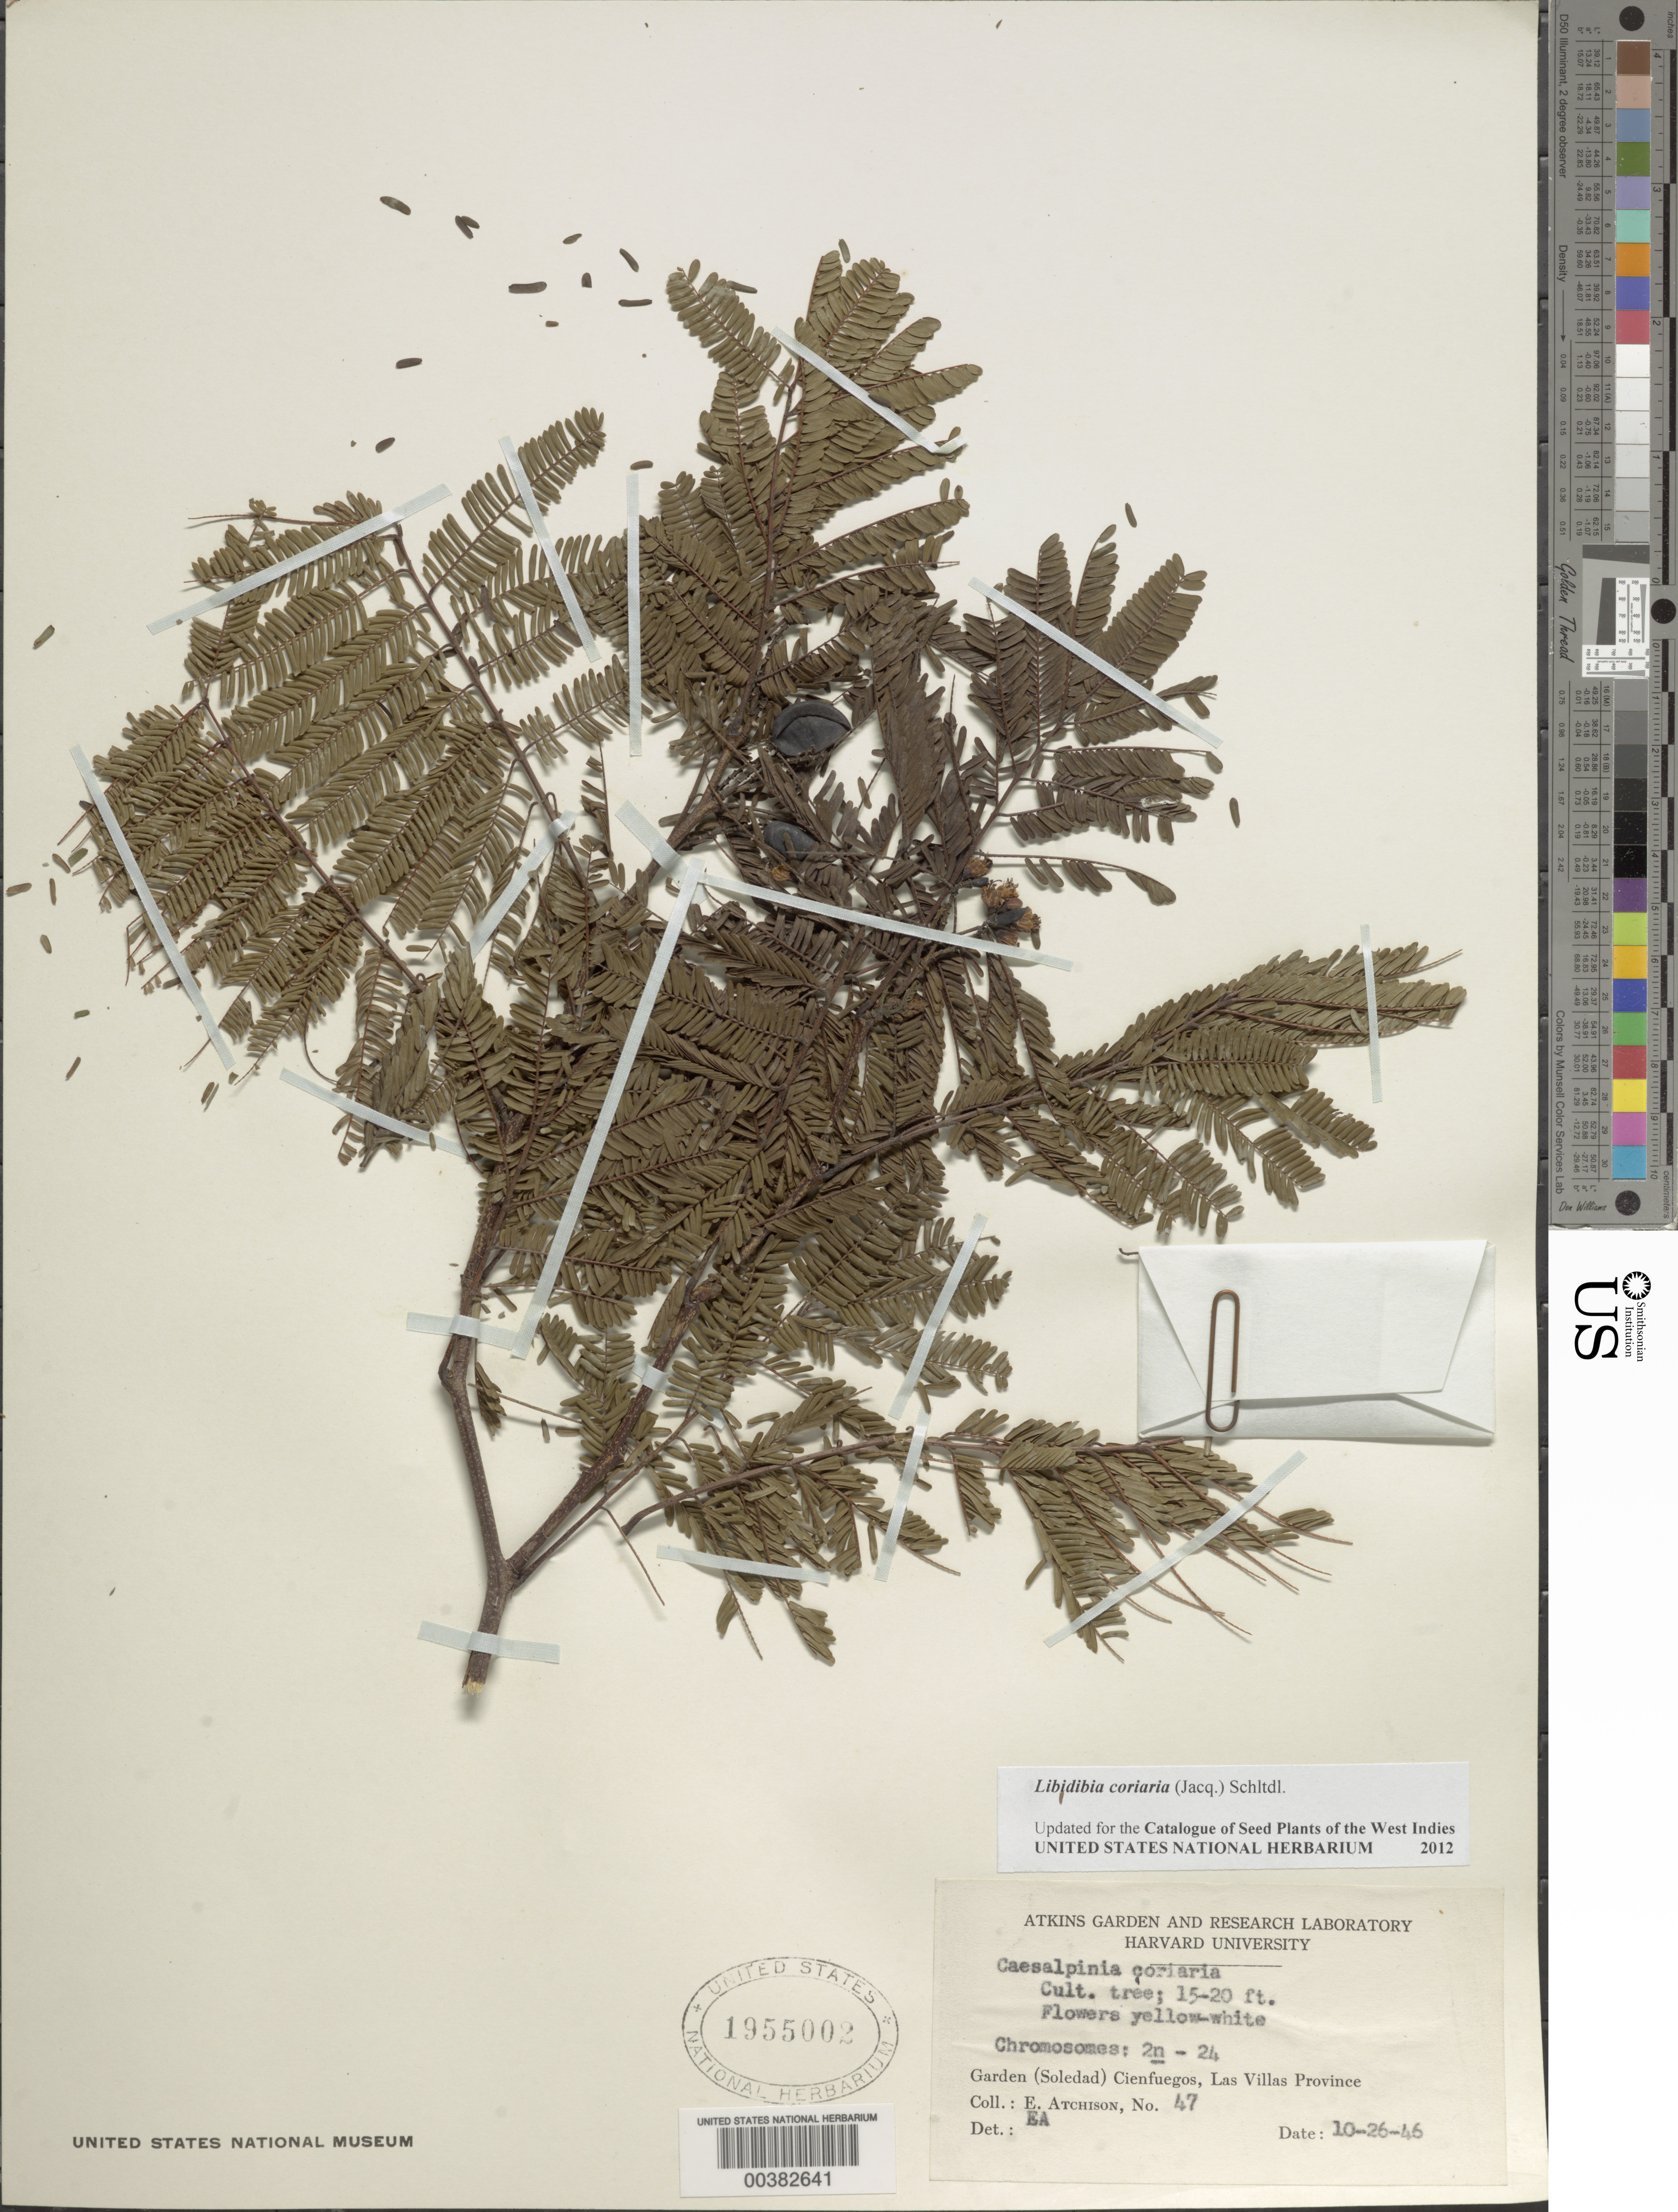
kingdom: Plantae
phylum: Tracheophyta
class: Magnoliopsida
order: Fabales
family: Fabaceae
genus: Libidibia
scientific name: Libidibia coriaria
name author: (Jacq.) Schltdl.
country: United States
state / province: Massachusetts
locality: Arnold Arboretum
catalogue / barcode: US 1955002